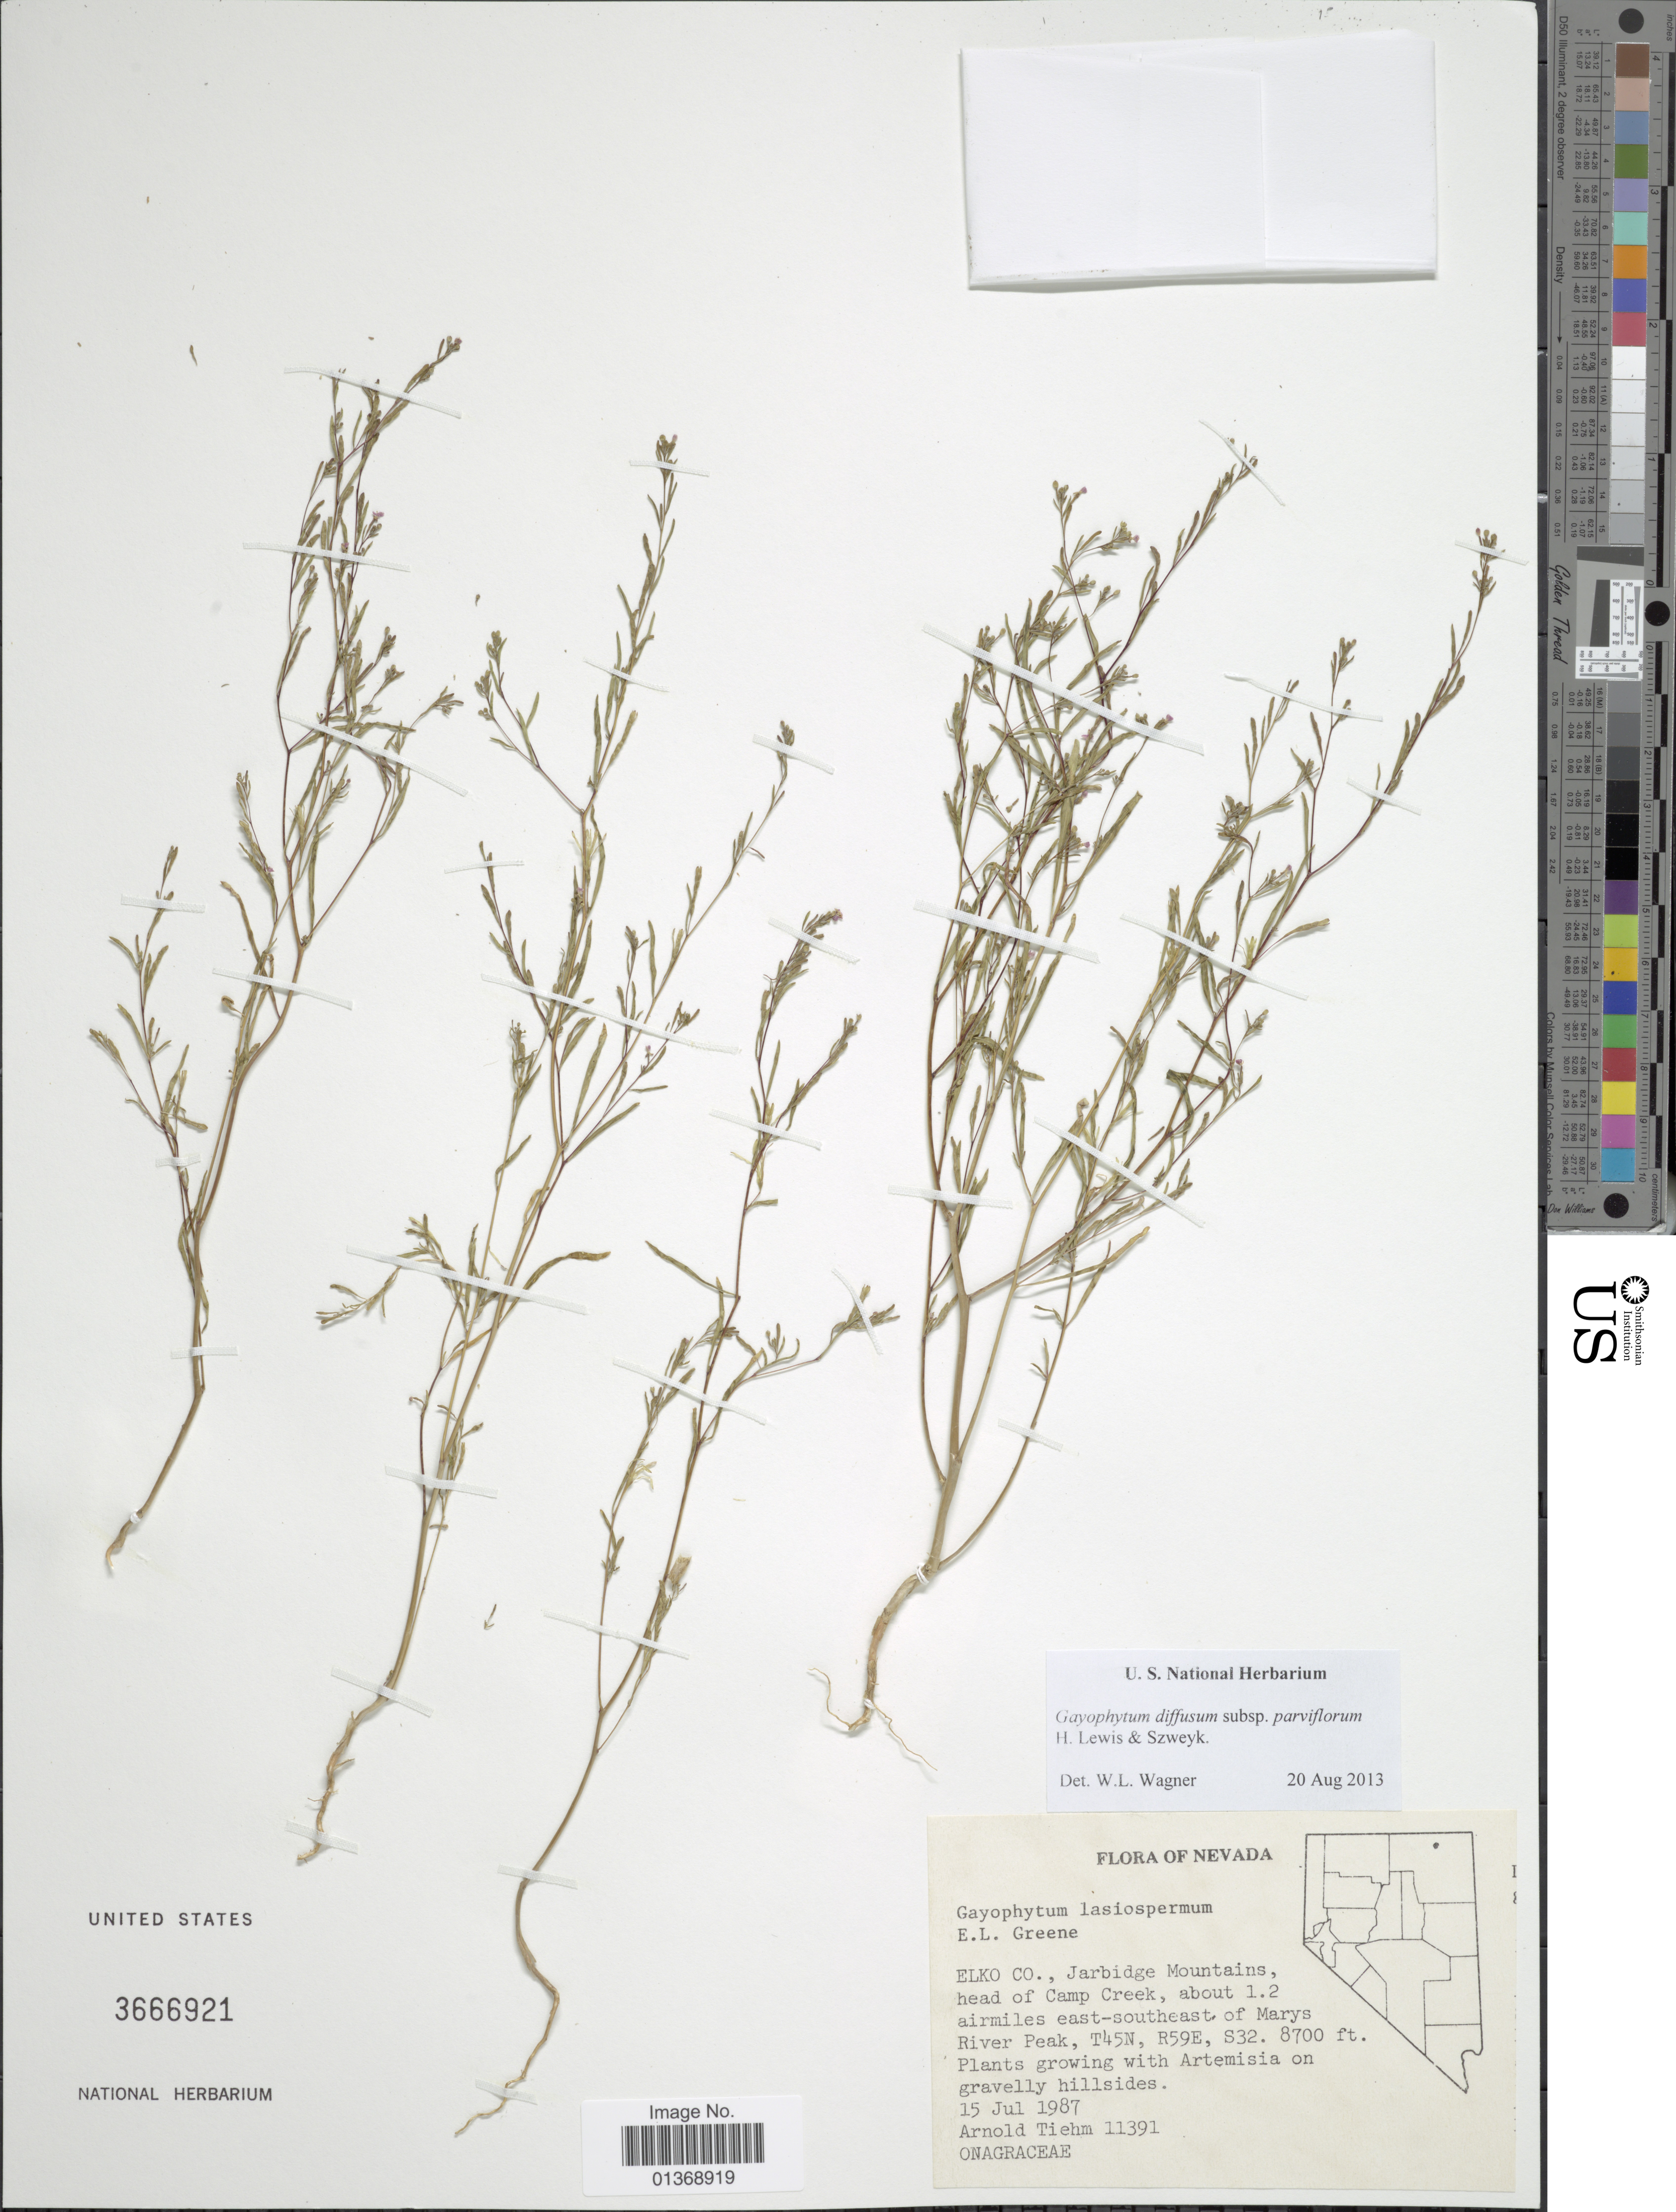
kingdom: Plantae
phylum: Tracheophyta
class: Magnoliopsida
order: Myrtales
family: Onagraceae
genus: Gayophytum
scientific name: Gayophytum diffusum subsp. parviflorum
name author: F. H. Lewis & Szweyk.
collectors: A. Tiehm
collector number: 11391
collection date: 1987-07-15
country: United States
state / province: Nevada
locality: Elko Co., Jarbridge Mountains, head of Camp Creek, about 1.2 airmiles east-southeast of Marys River Peak, T45N, R59E, S32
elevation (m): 2652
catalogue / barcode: US 3666921